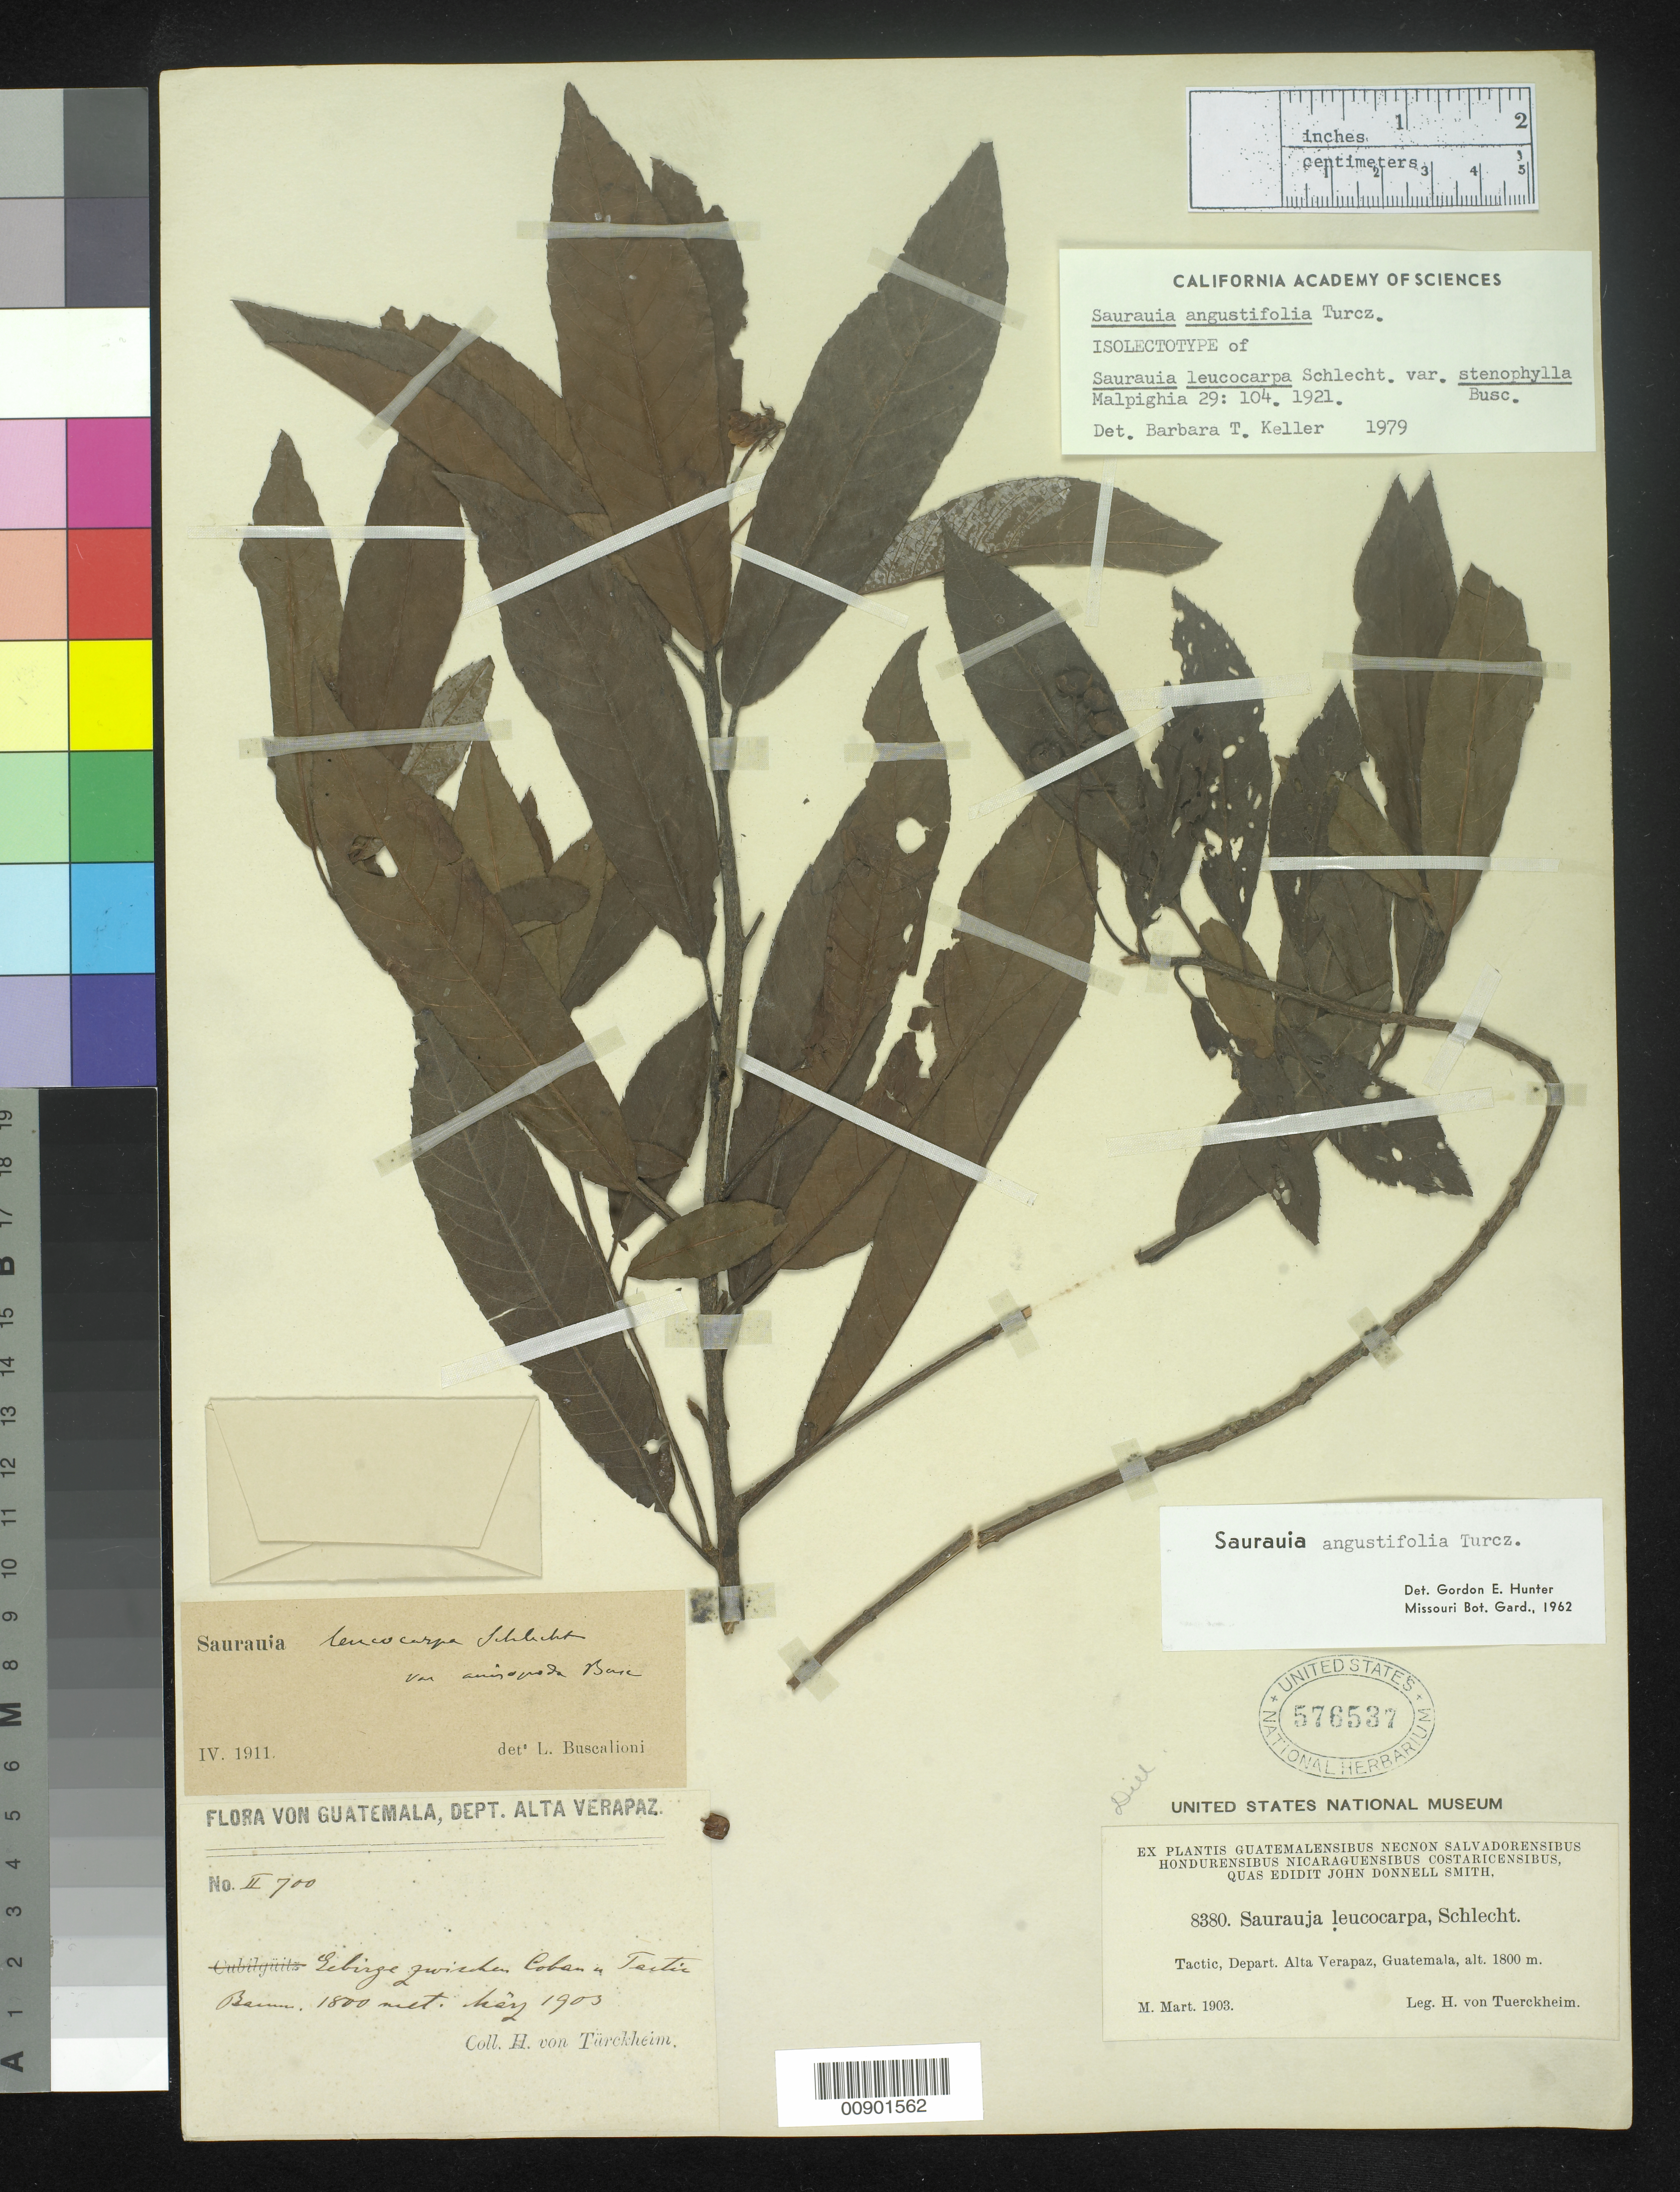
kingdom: Plantae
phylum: Tracheophyta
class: Magnoliopsida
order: Ericales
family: Actinidiaceae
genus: Saurauia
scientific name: Saurauia leucocarpa var. stenophylla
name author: Buscal.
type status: Isosyntype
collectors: H. von Türckheim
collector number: J.D.S. 8380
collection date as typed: Mar 1903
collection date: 1903-03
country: Guatemala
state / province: Alta Verapaz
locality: Tactic, Depart. Alta Verapaz, Guatemala.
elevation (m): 1800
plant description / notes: Annotated as "ISOLECTOTYPE" by B.T. Keller (1979). Acc. to Tropicos, lectotypification by Keller, Fl. Chiapas 6: 4 (2005), is superfluous due to earlier lectotypification (with Seler & Seler 3103 as lectotype) by G.E. Hunter (1962).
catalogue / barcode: US 576537